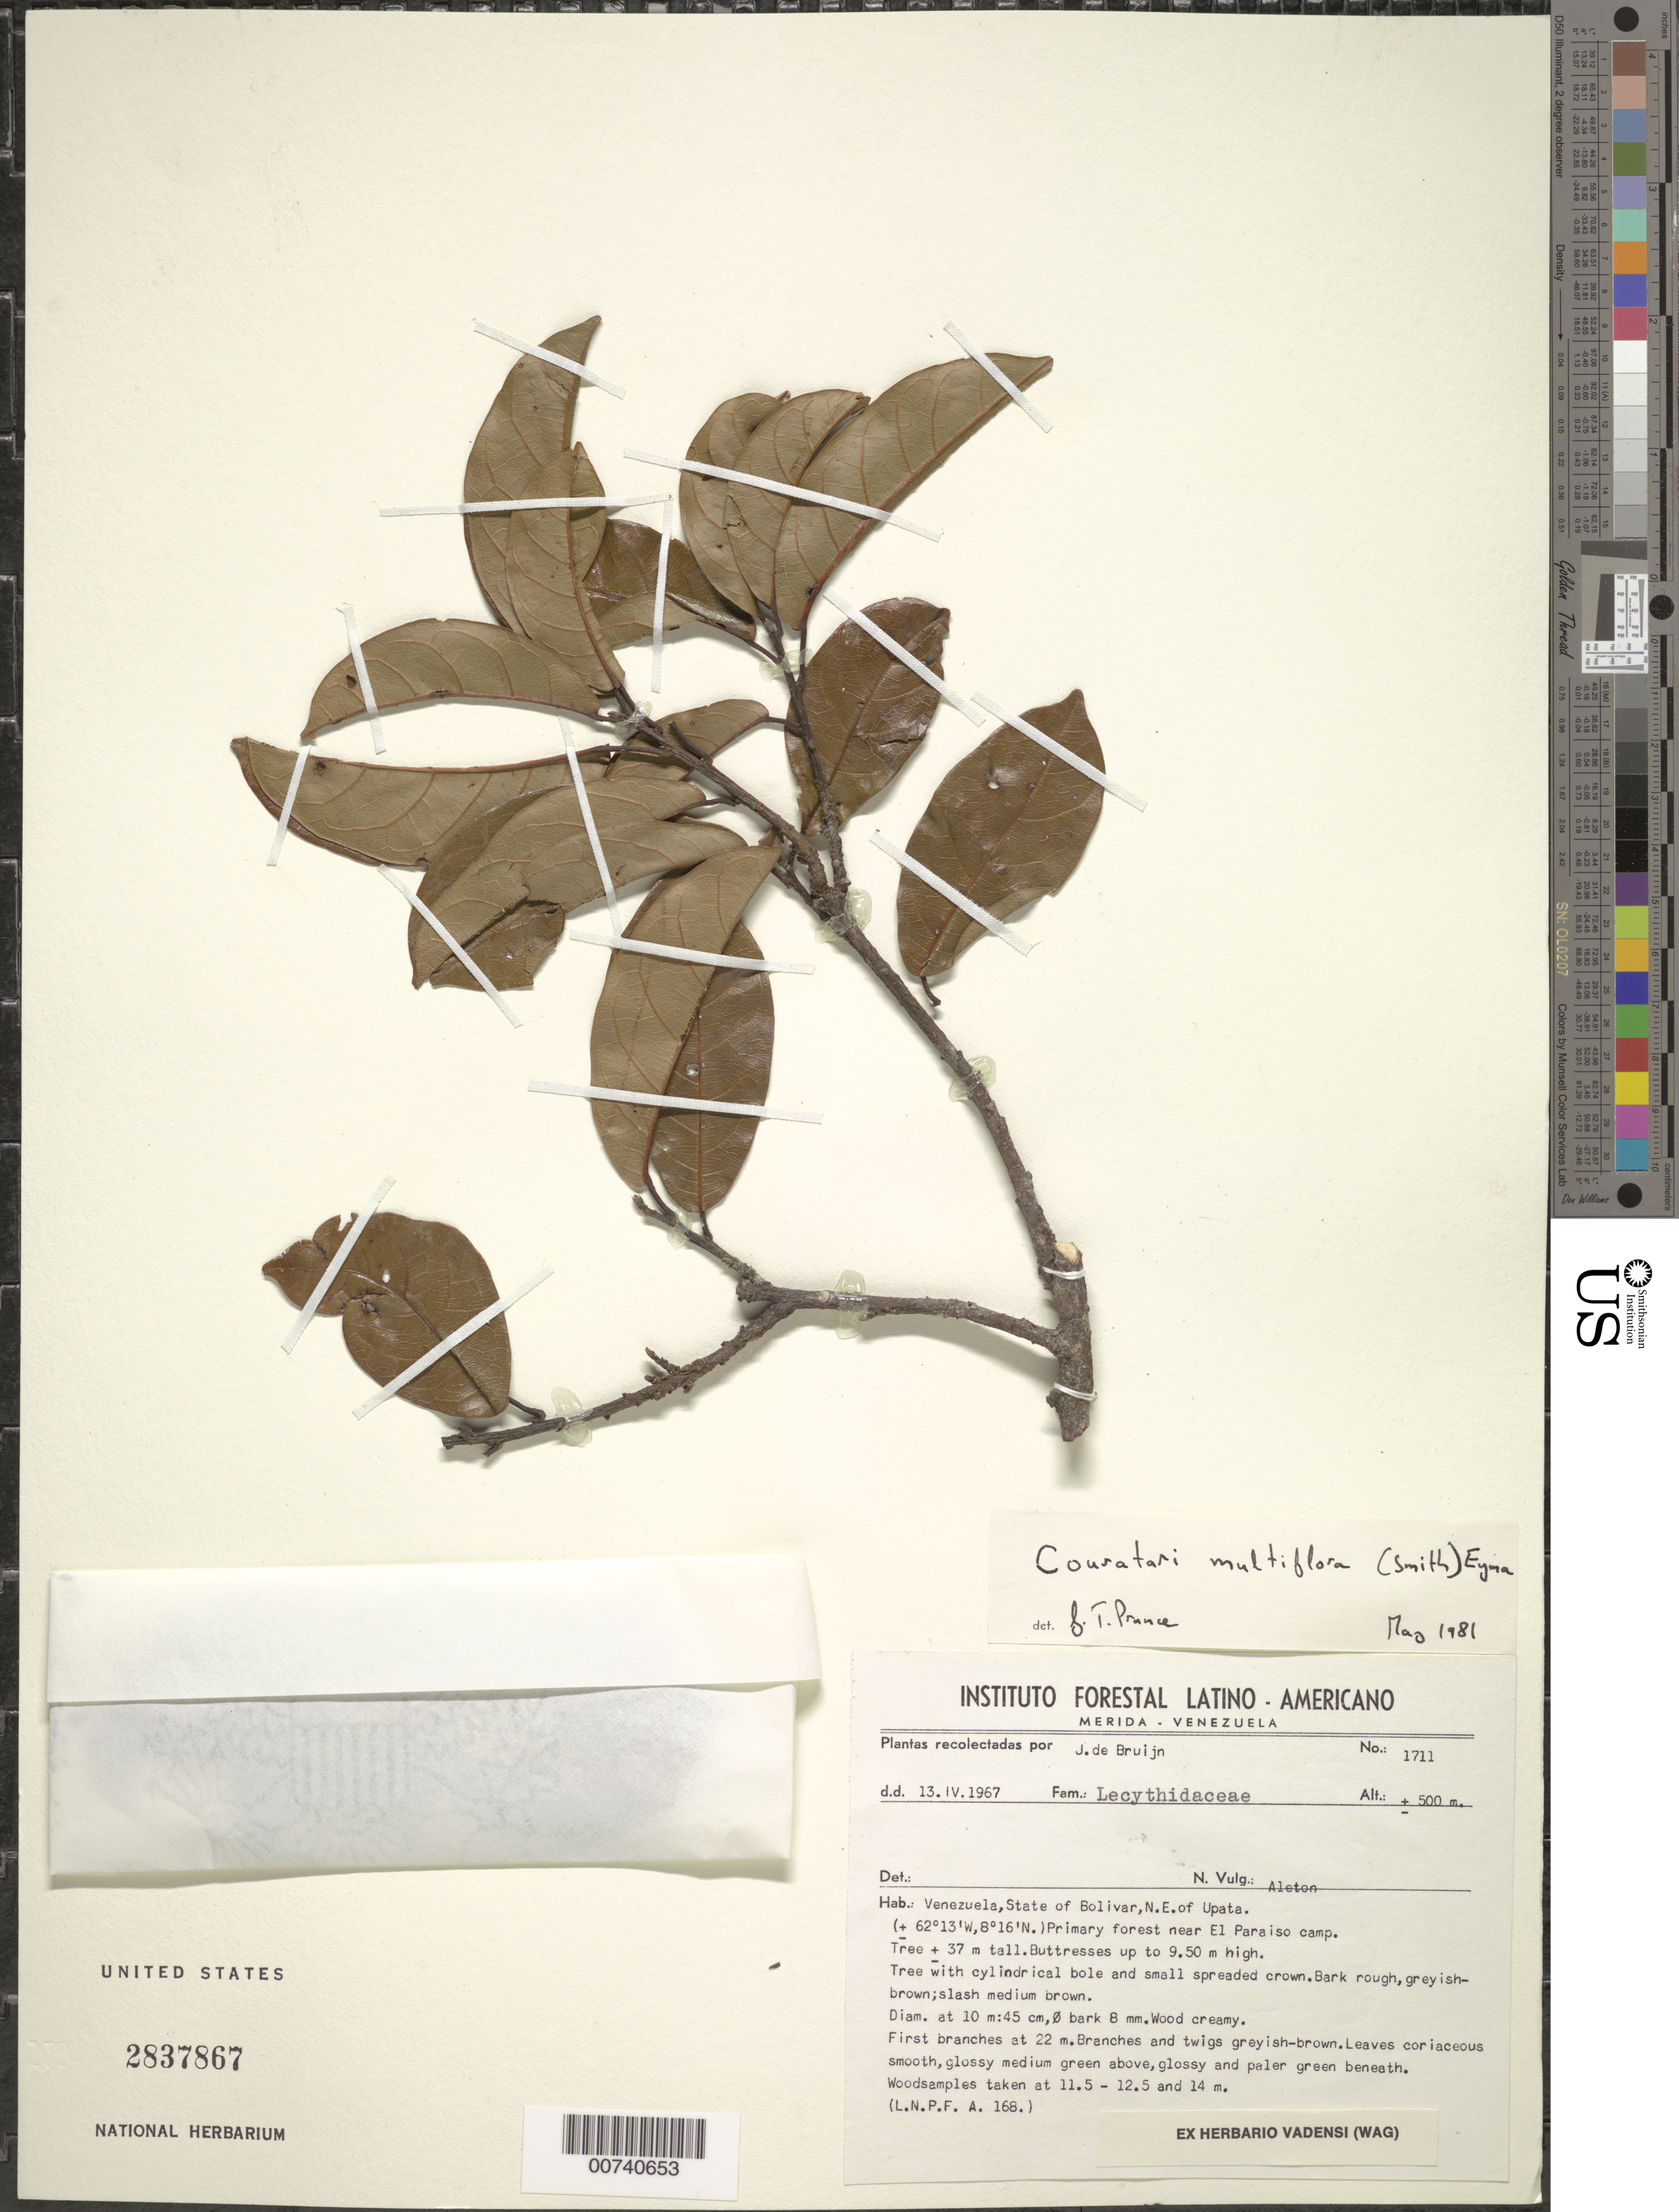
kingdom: Plantae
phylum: Tracheophyta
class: Magnoliopsida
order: Ericales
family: Lecythidaceae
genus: Couratari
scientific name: Couratari multiflora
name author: (Sm.) Eyma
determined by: Prance, G. T.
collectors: J. Bruijn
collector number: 1711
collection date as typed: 13-Apr-67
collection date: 1967-04-13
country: Venezuela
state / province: Bolívar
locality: Upata, NE of, near El Paraiso camp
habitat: Primary forest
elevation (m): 500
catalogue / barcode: US 2837867